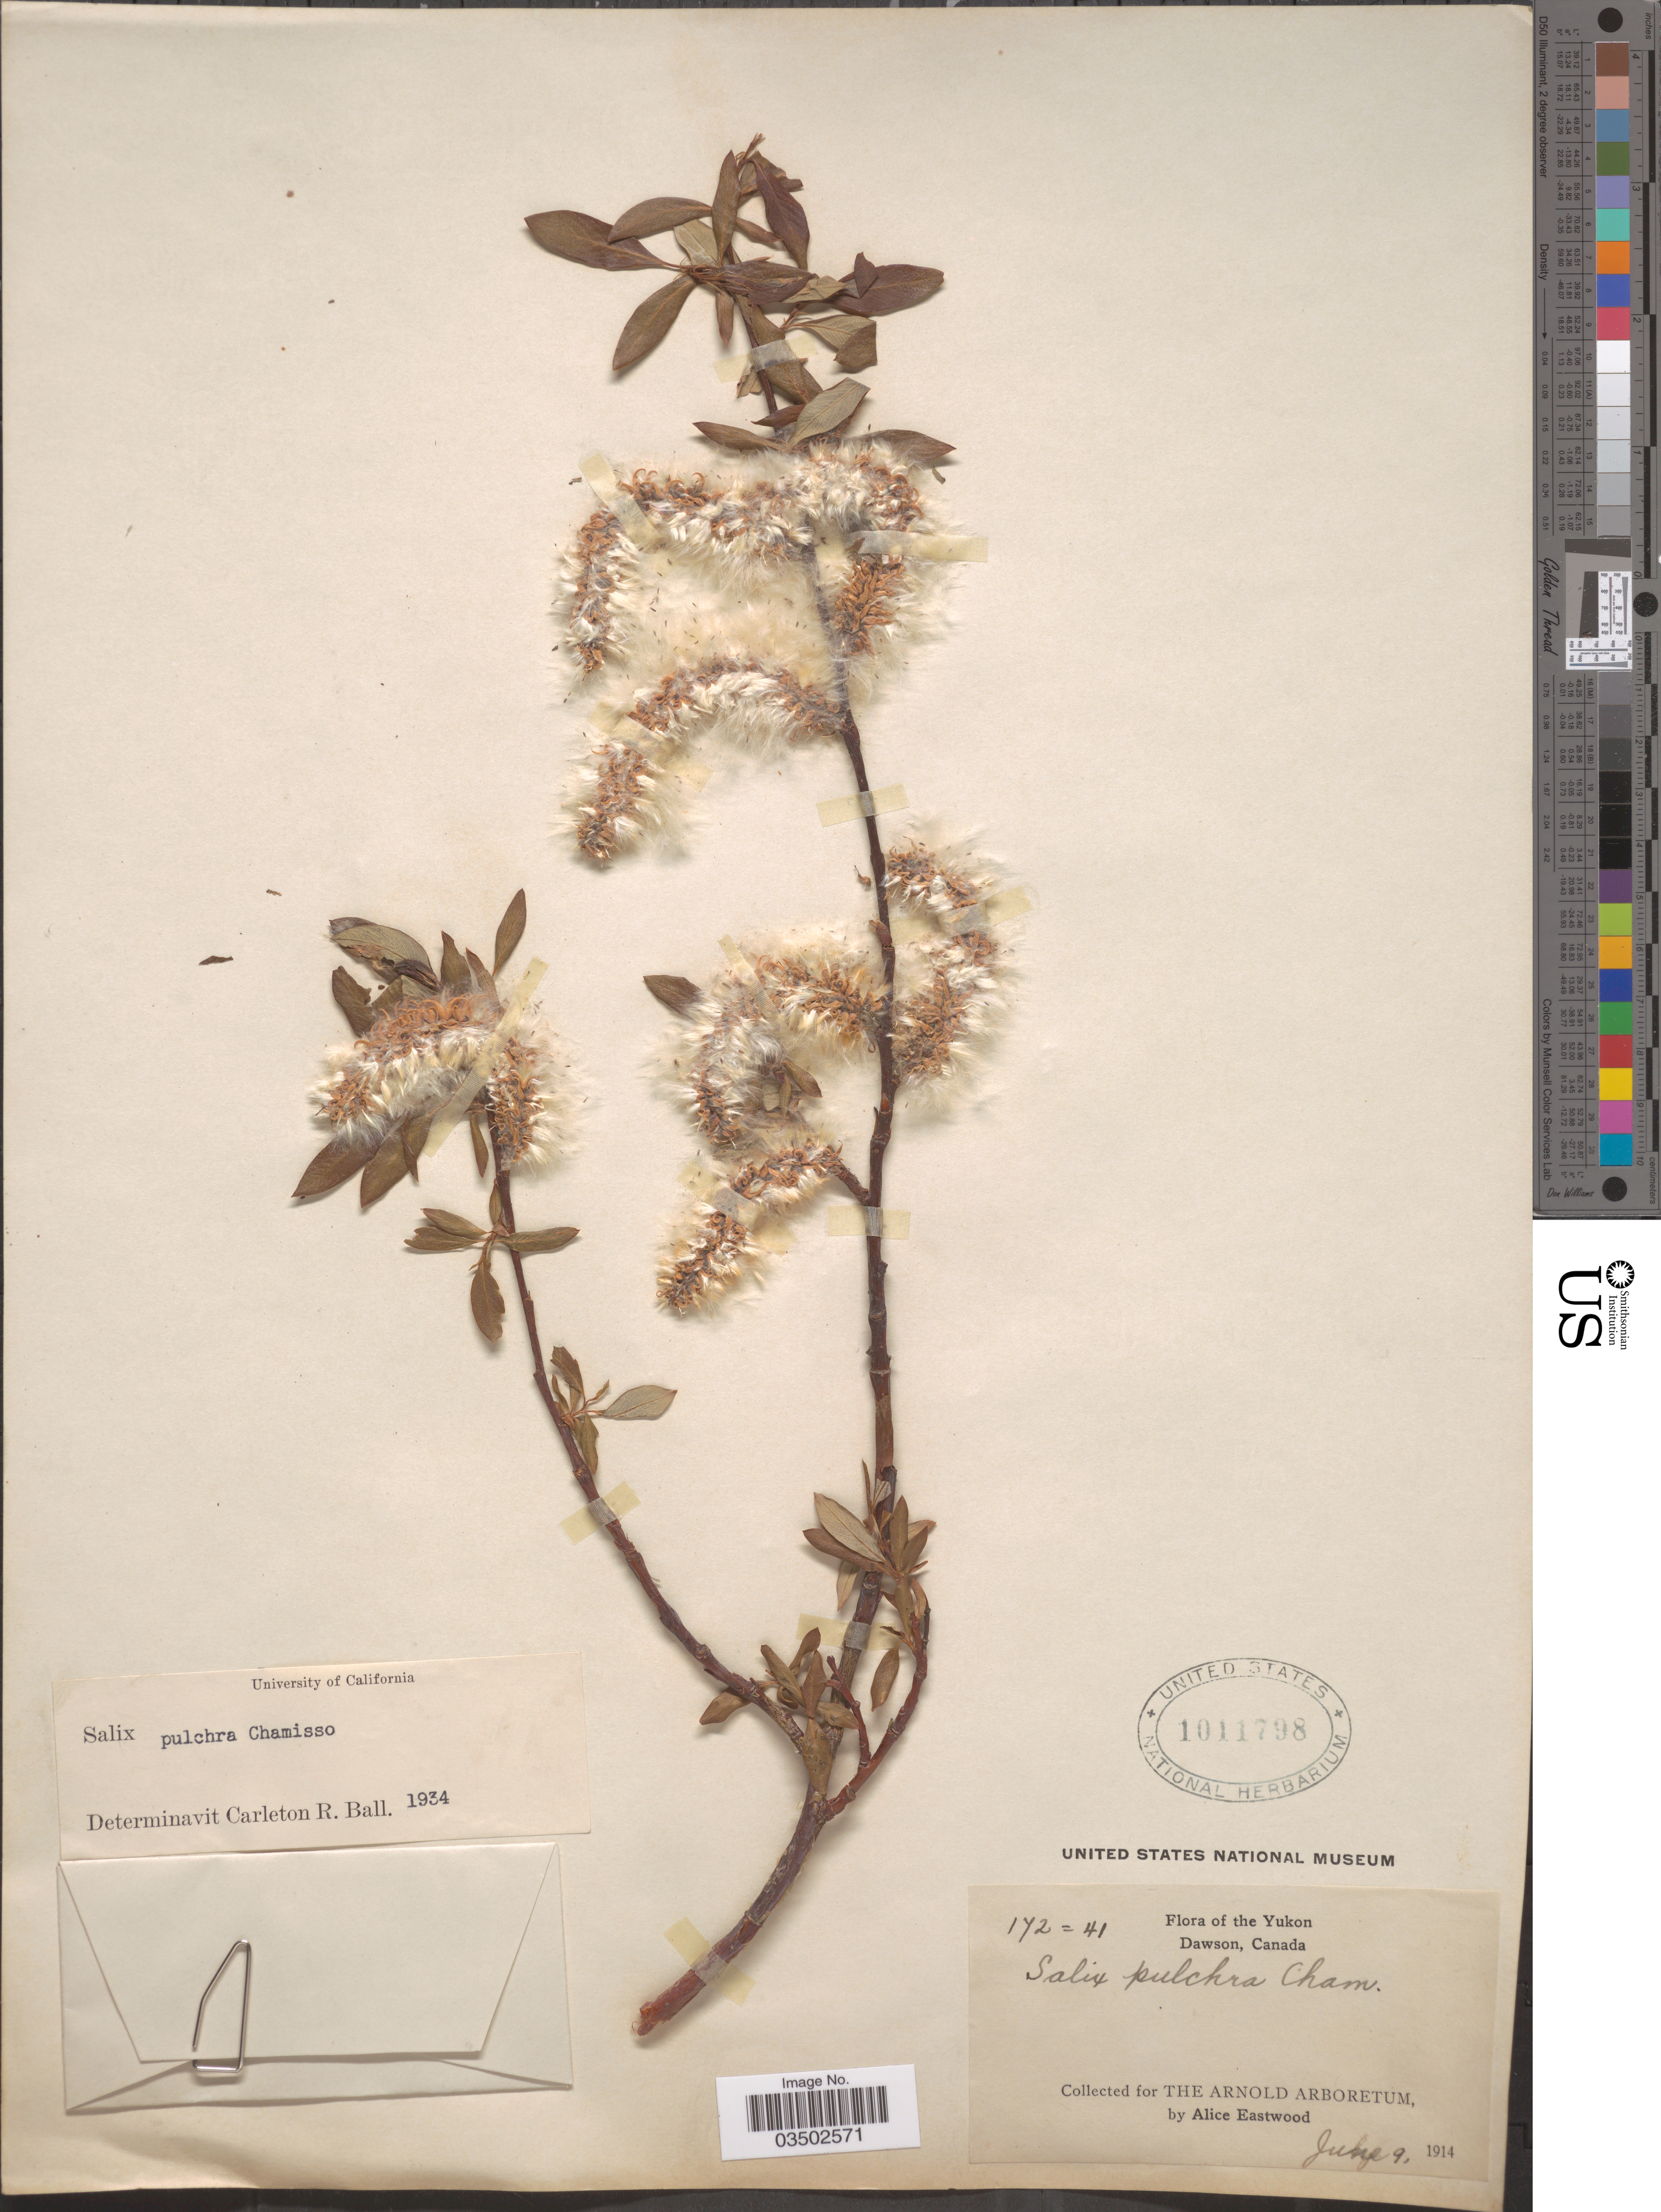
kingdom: Plantae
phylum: Tracheophyta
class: Magnoliopsida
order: Malpighiales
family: Salicaceae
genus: Salix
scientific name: Salix pulchra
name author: Cham.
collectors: A. Eastwood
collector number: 172=41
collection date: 1914-06-09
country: Canada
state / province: Yukon Territory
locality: Yukon. Dawson.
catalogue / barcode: US 1011798